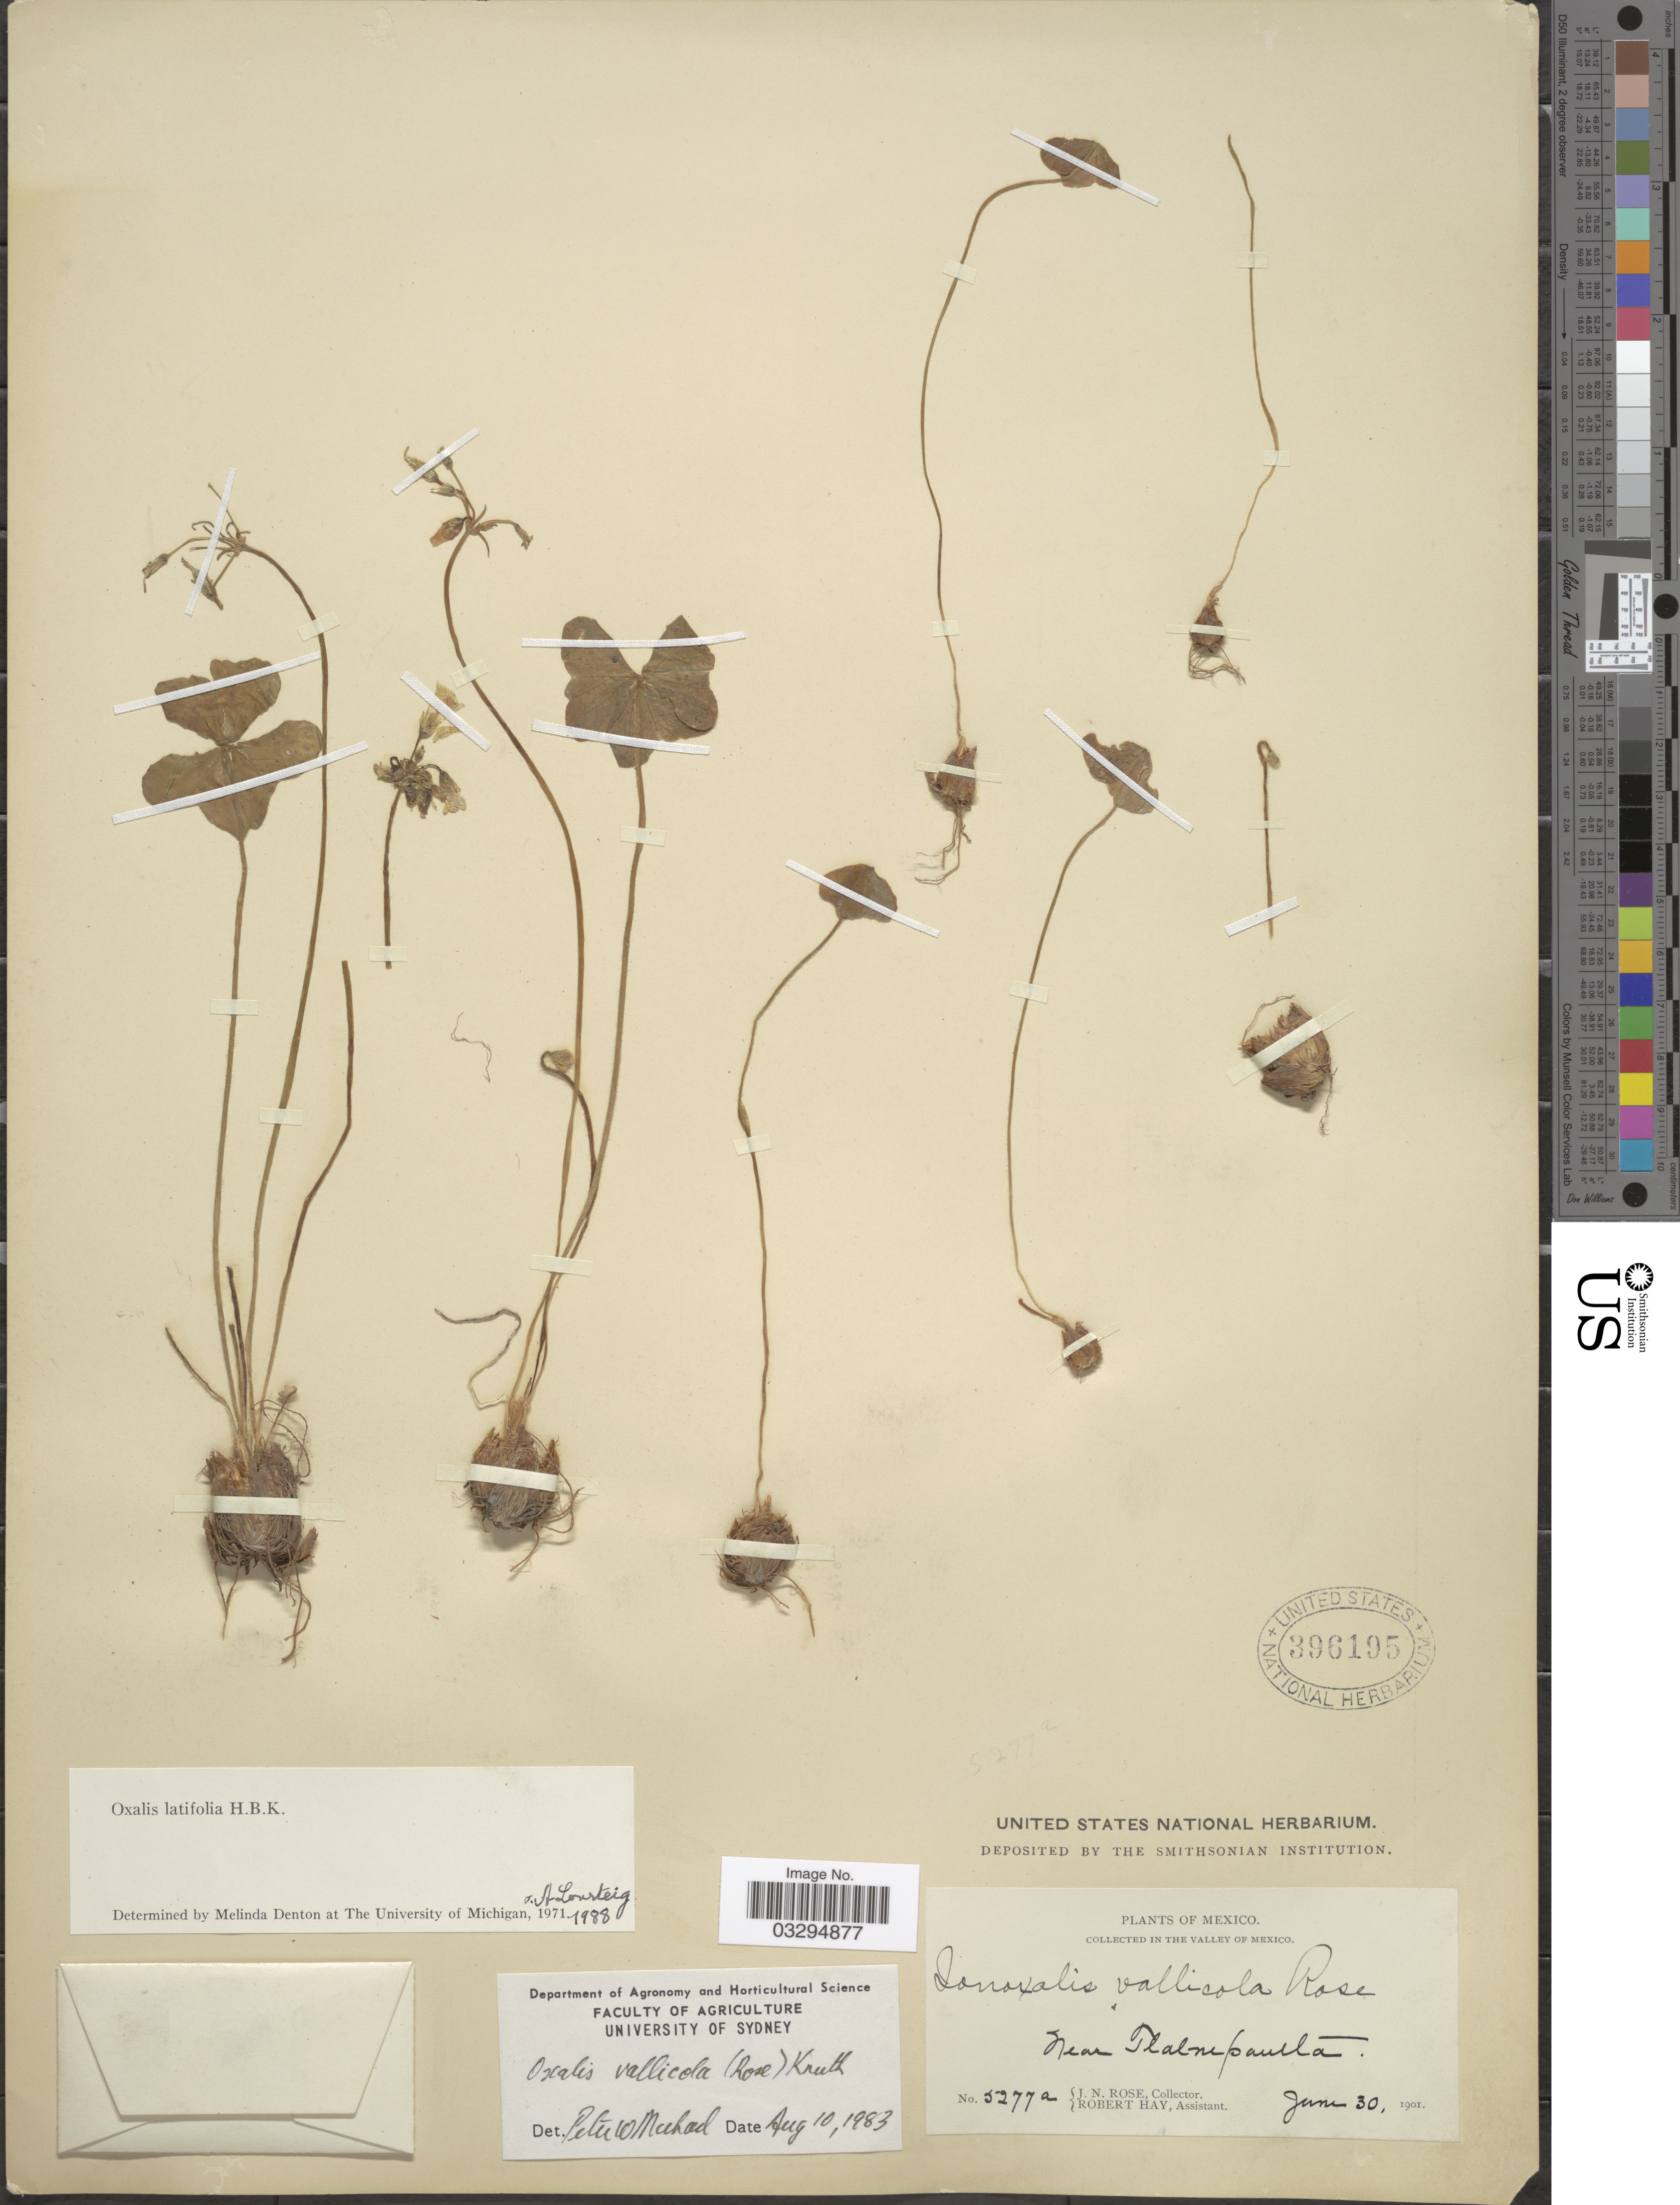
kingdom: Plantae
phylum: Tracheophyta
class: Magnoliopsida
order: Oxalidales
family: Oxalidaceae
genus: Oxalis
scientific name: Oxalis latifolia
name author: Kunth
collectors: J. N. Rose & R. Hay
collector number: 5277a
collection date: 1901-06-30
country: Mexico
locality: In the valley of Mexico. Near Tlalnepantla.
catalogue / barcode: US 396195